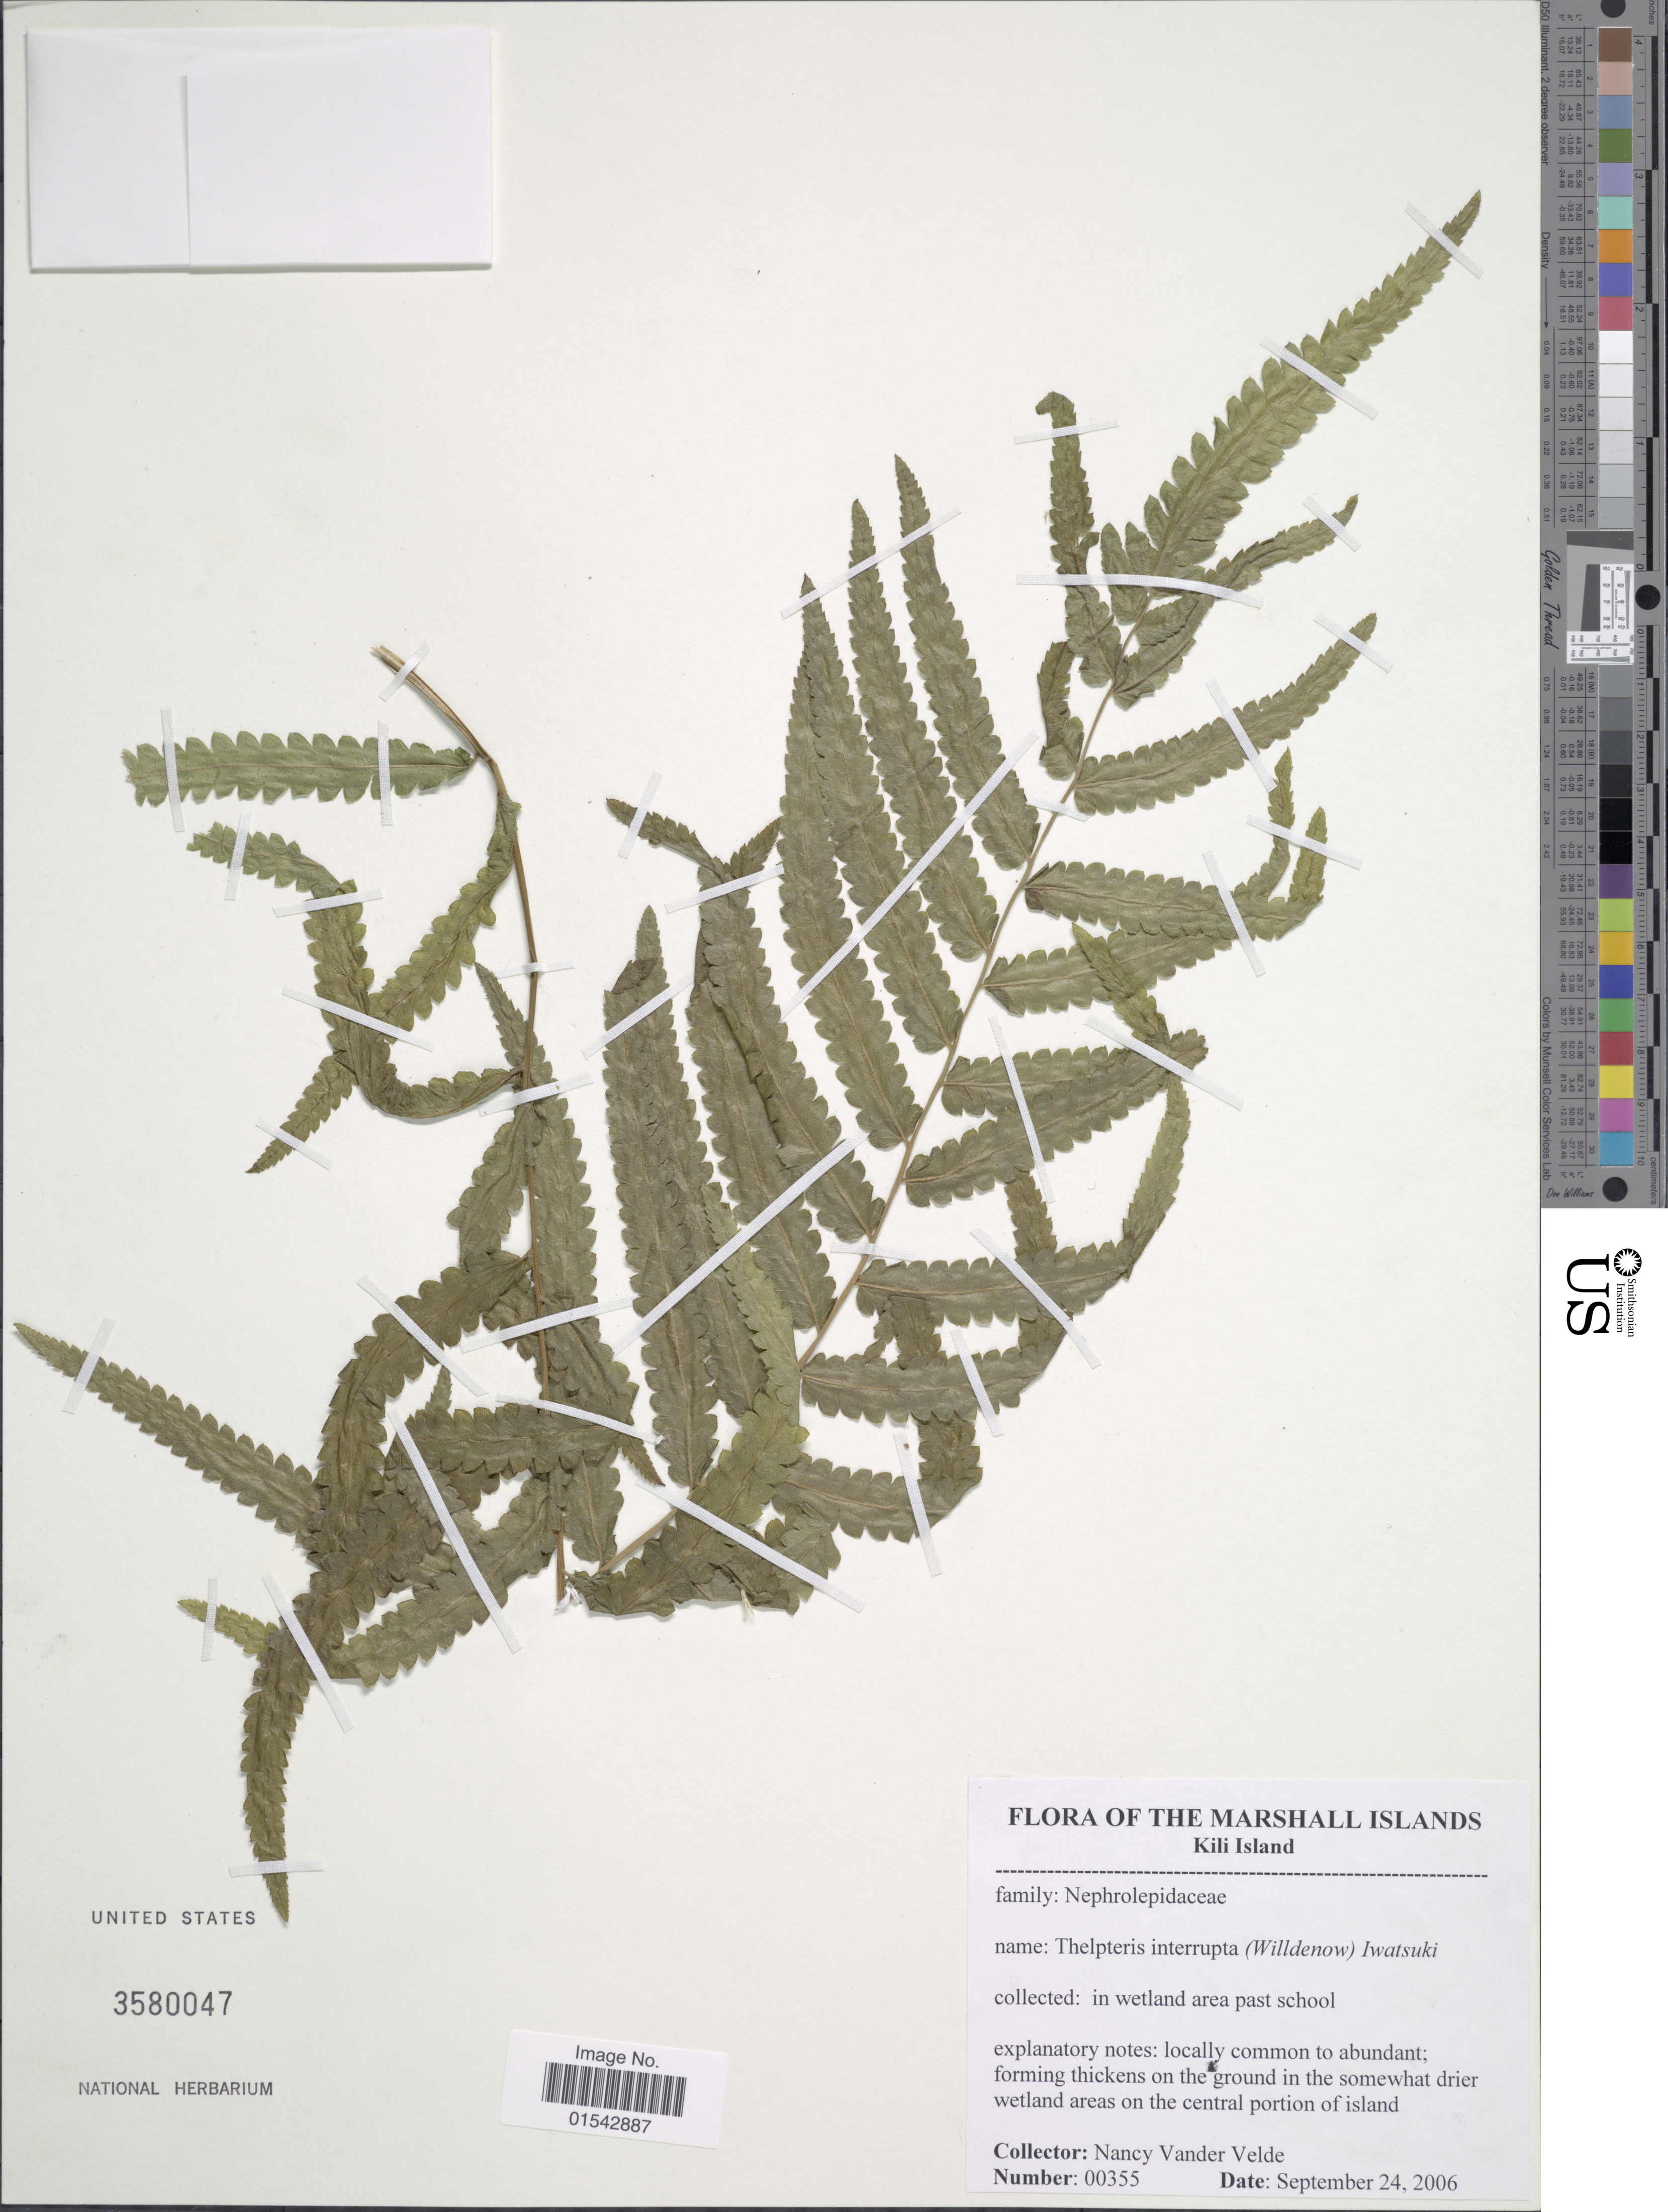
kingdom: Plantae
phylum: Tracheophyta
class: Polypodiopsida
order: Polypodiales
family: Thelypteridaceae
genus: Cyclosorus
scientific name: Cyclosorus interruptus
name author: (Willd.) H. Itô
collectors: N. Vander Velde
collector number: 00355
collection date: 2006-09-24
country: Marshall Islands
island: Kili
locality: Kili Island, Marshall Islands, wet land area past school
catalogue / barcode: US 3580041